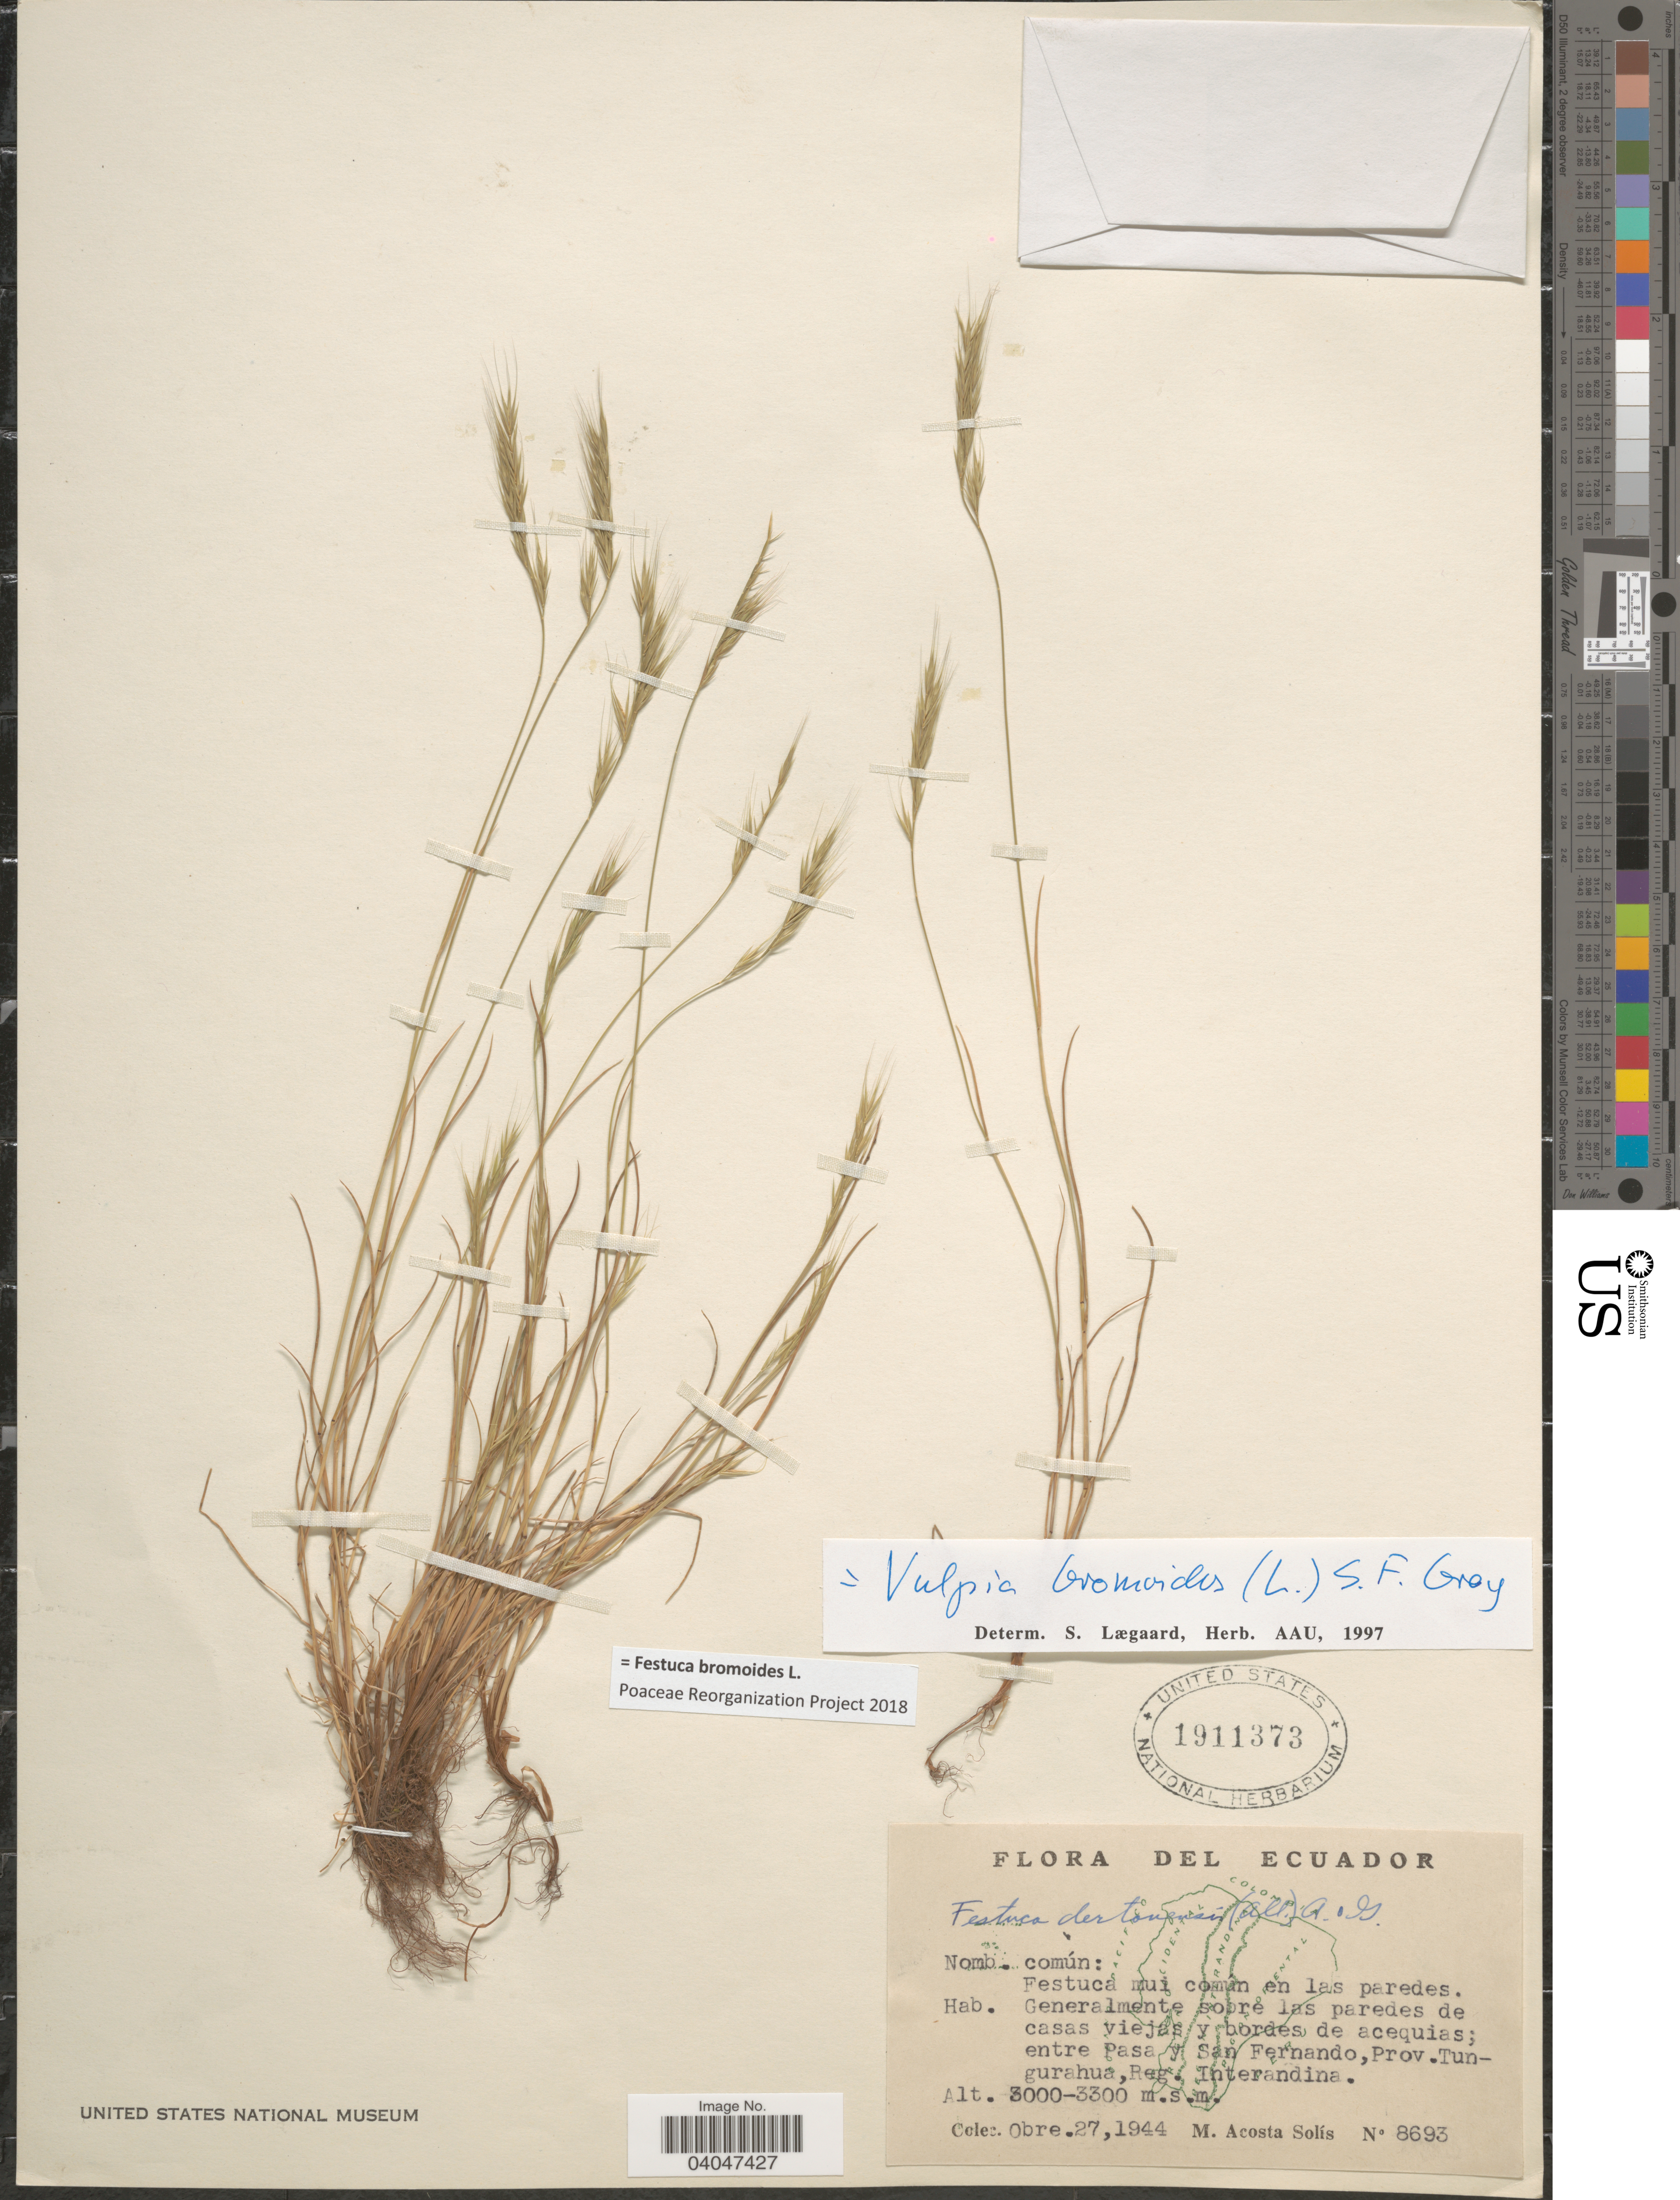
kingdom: Plantae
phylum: Tracheophyta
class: Liliopsida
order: Poales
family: Poaceae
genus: Festuca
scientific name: Festuca bromoides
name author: L.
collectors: M. Acosta Solis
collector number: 8693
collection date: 1944-10-27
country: Ecuador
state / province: Tungurahua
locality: Generalmente sobre las paredes de casas viejas y bordes de acequias; entre Pasa y San Fernando, Reg. Interandina.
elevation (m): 3000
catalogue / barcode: US 1911373